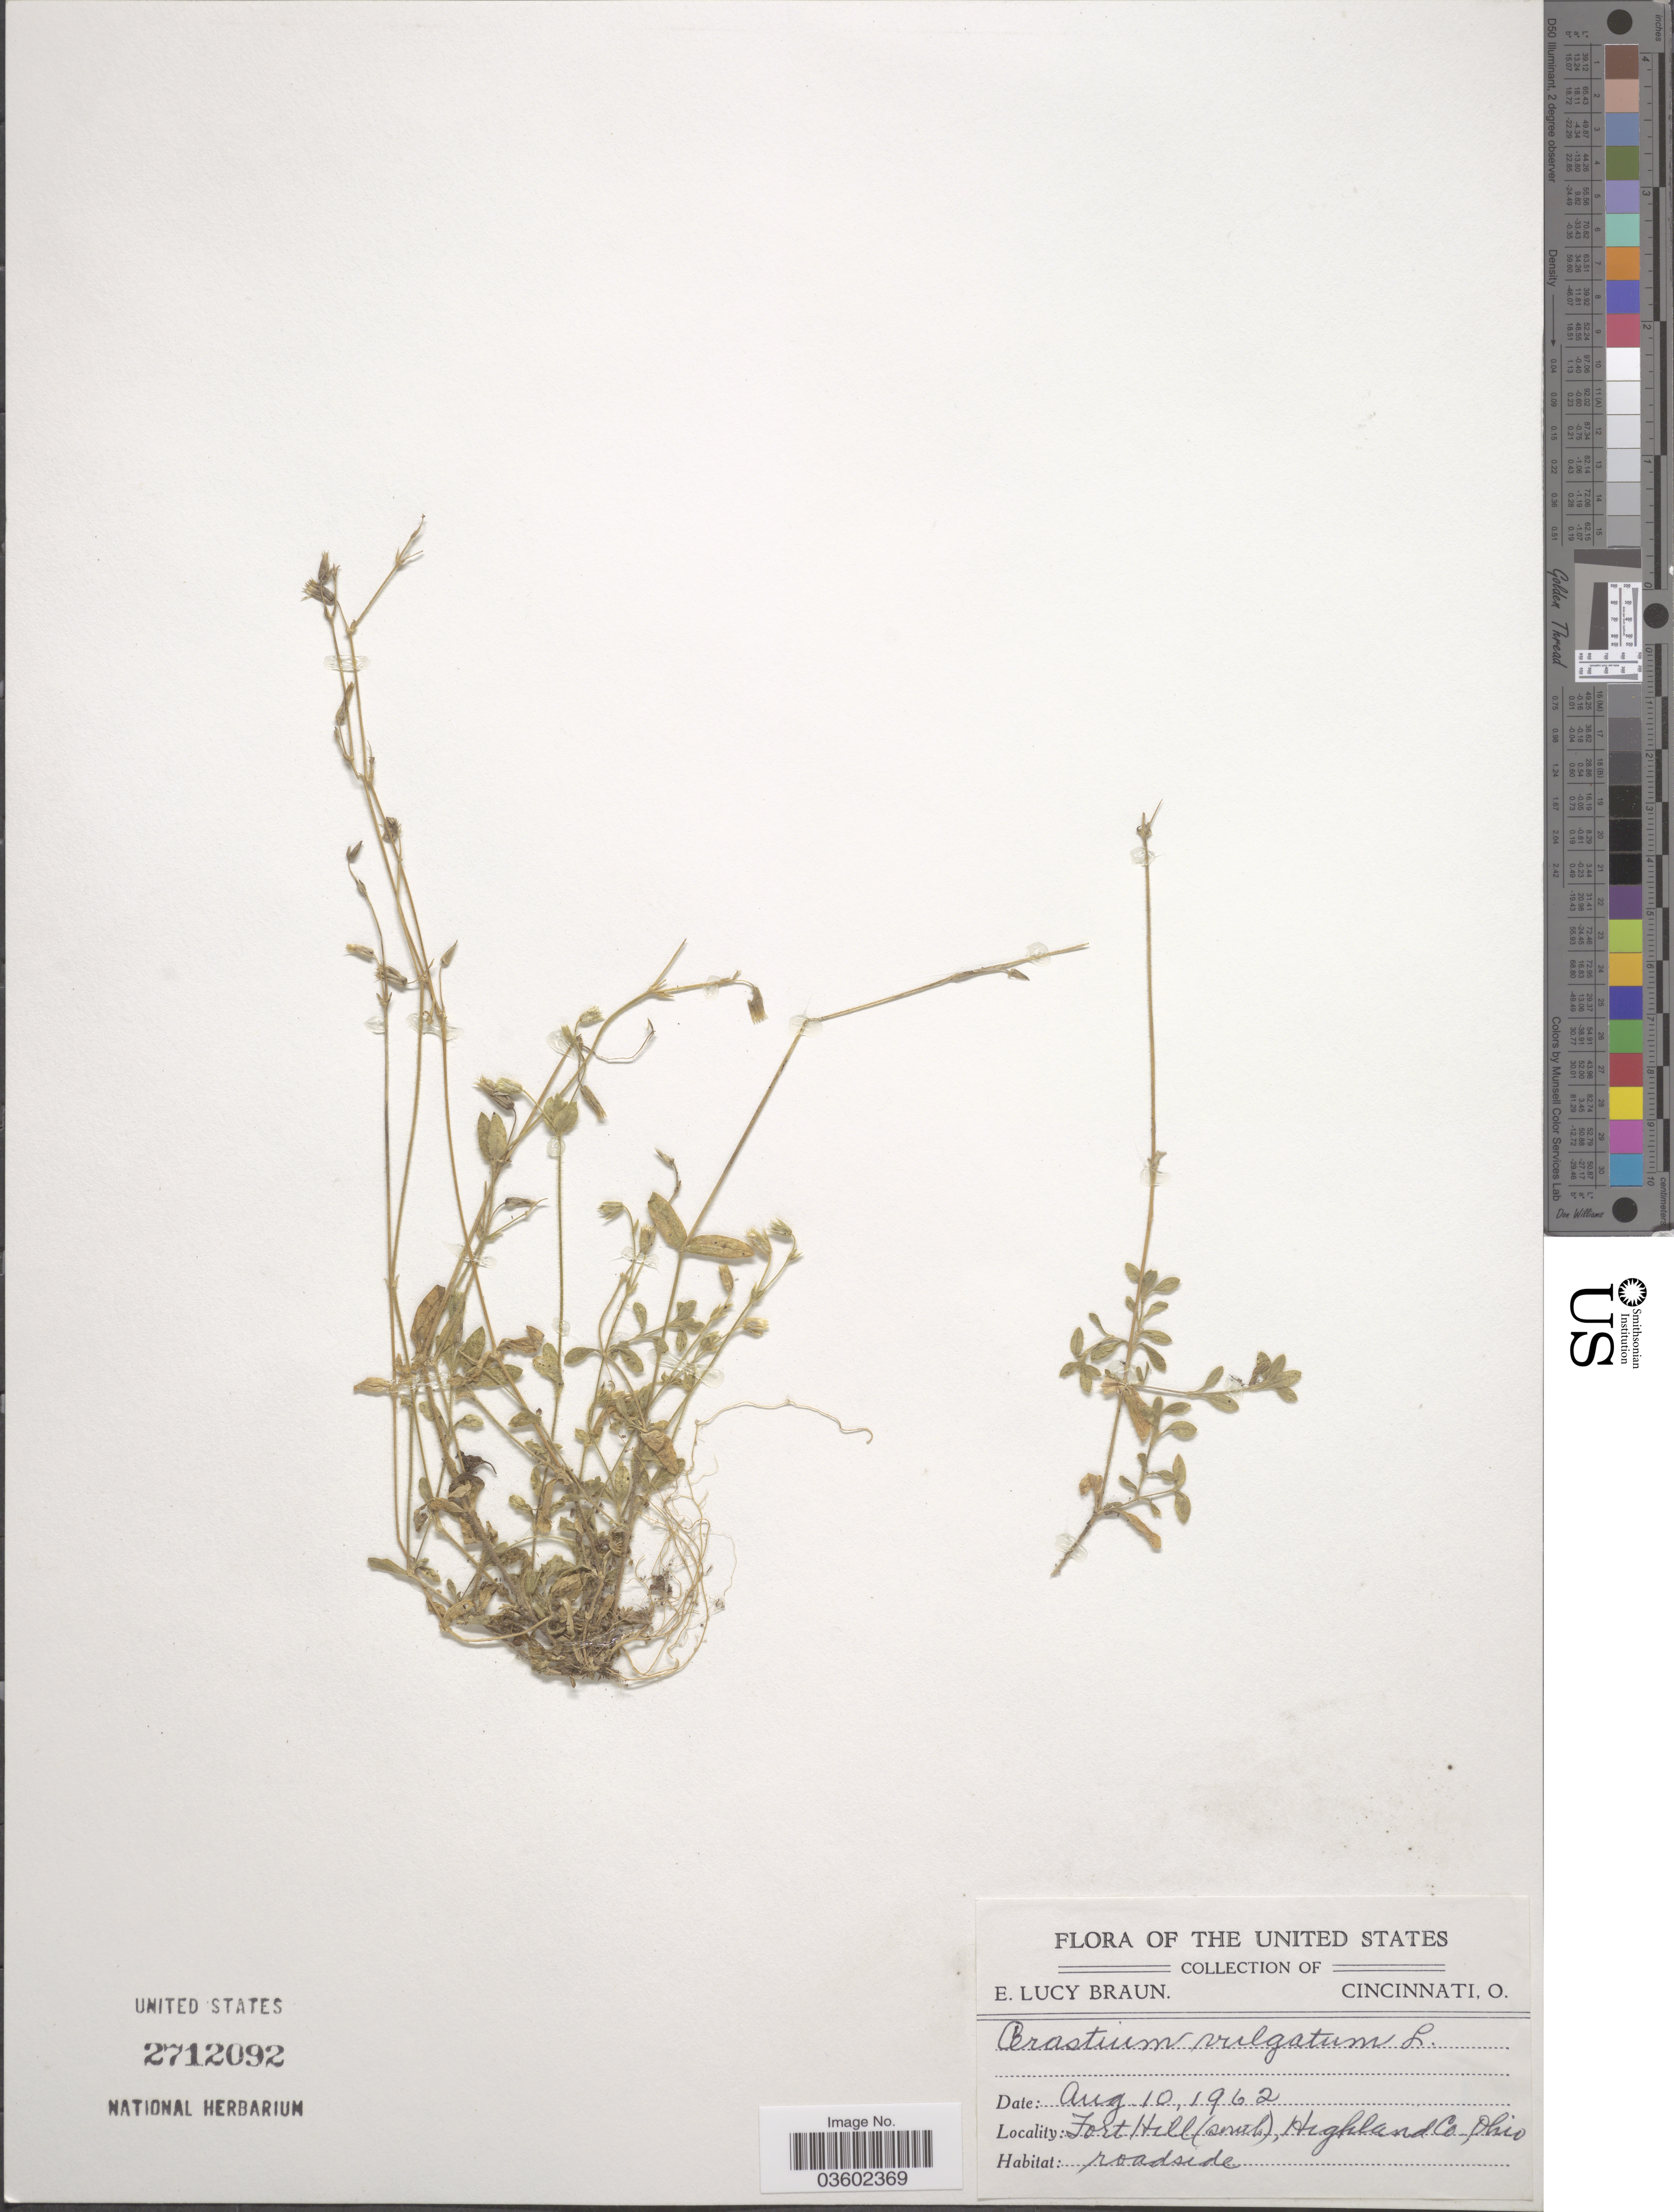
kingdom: Plantae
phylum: Tracheophyta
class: Magnoliopsida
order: Caryophyllales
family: Caryophyllaceae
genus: Cerastium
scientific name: Cerastium vulgatum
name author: L.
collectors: E. L. Braun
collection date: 1962-08-10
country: United States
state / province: Ohio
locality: Fort Hill (south), Highland Co.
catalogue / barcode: US 2712092